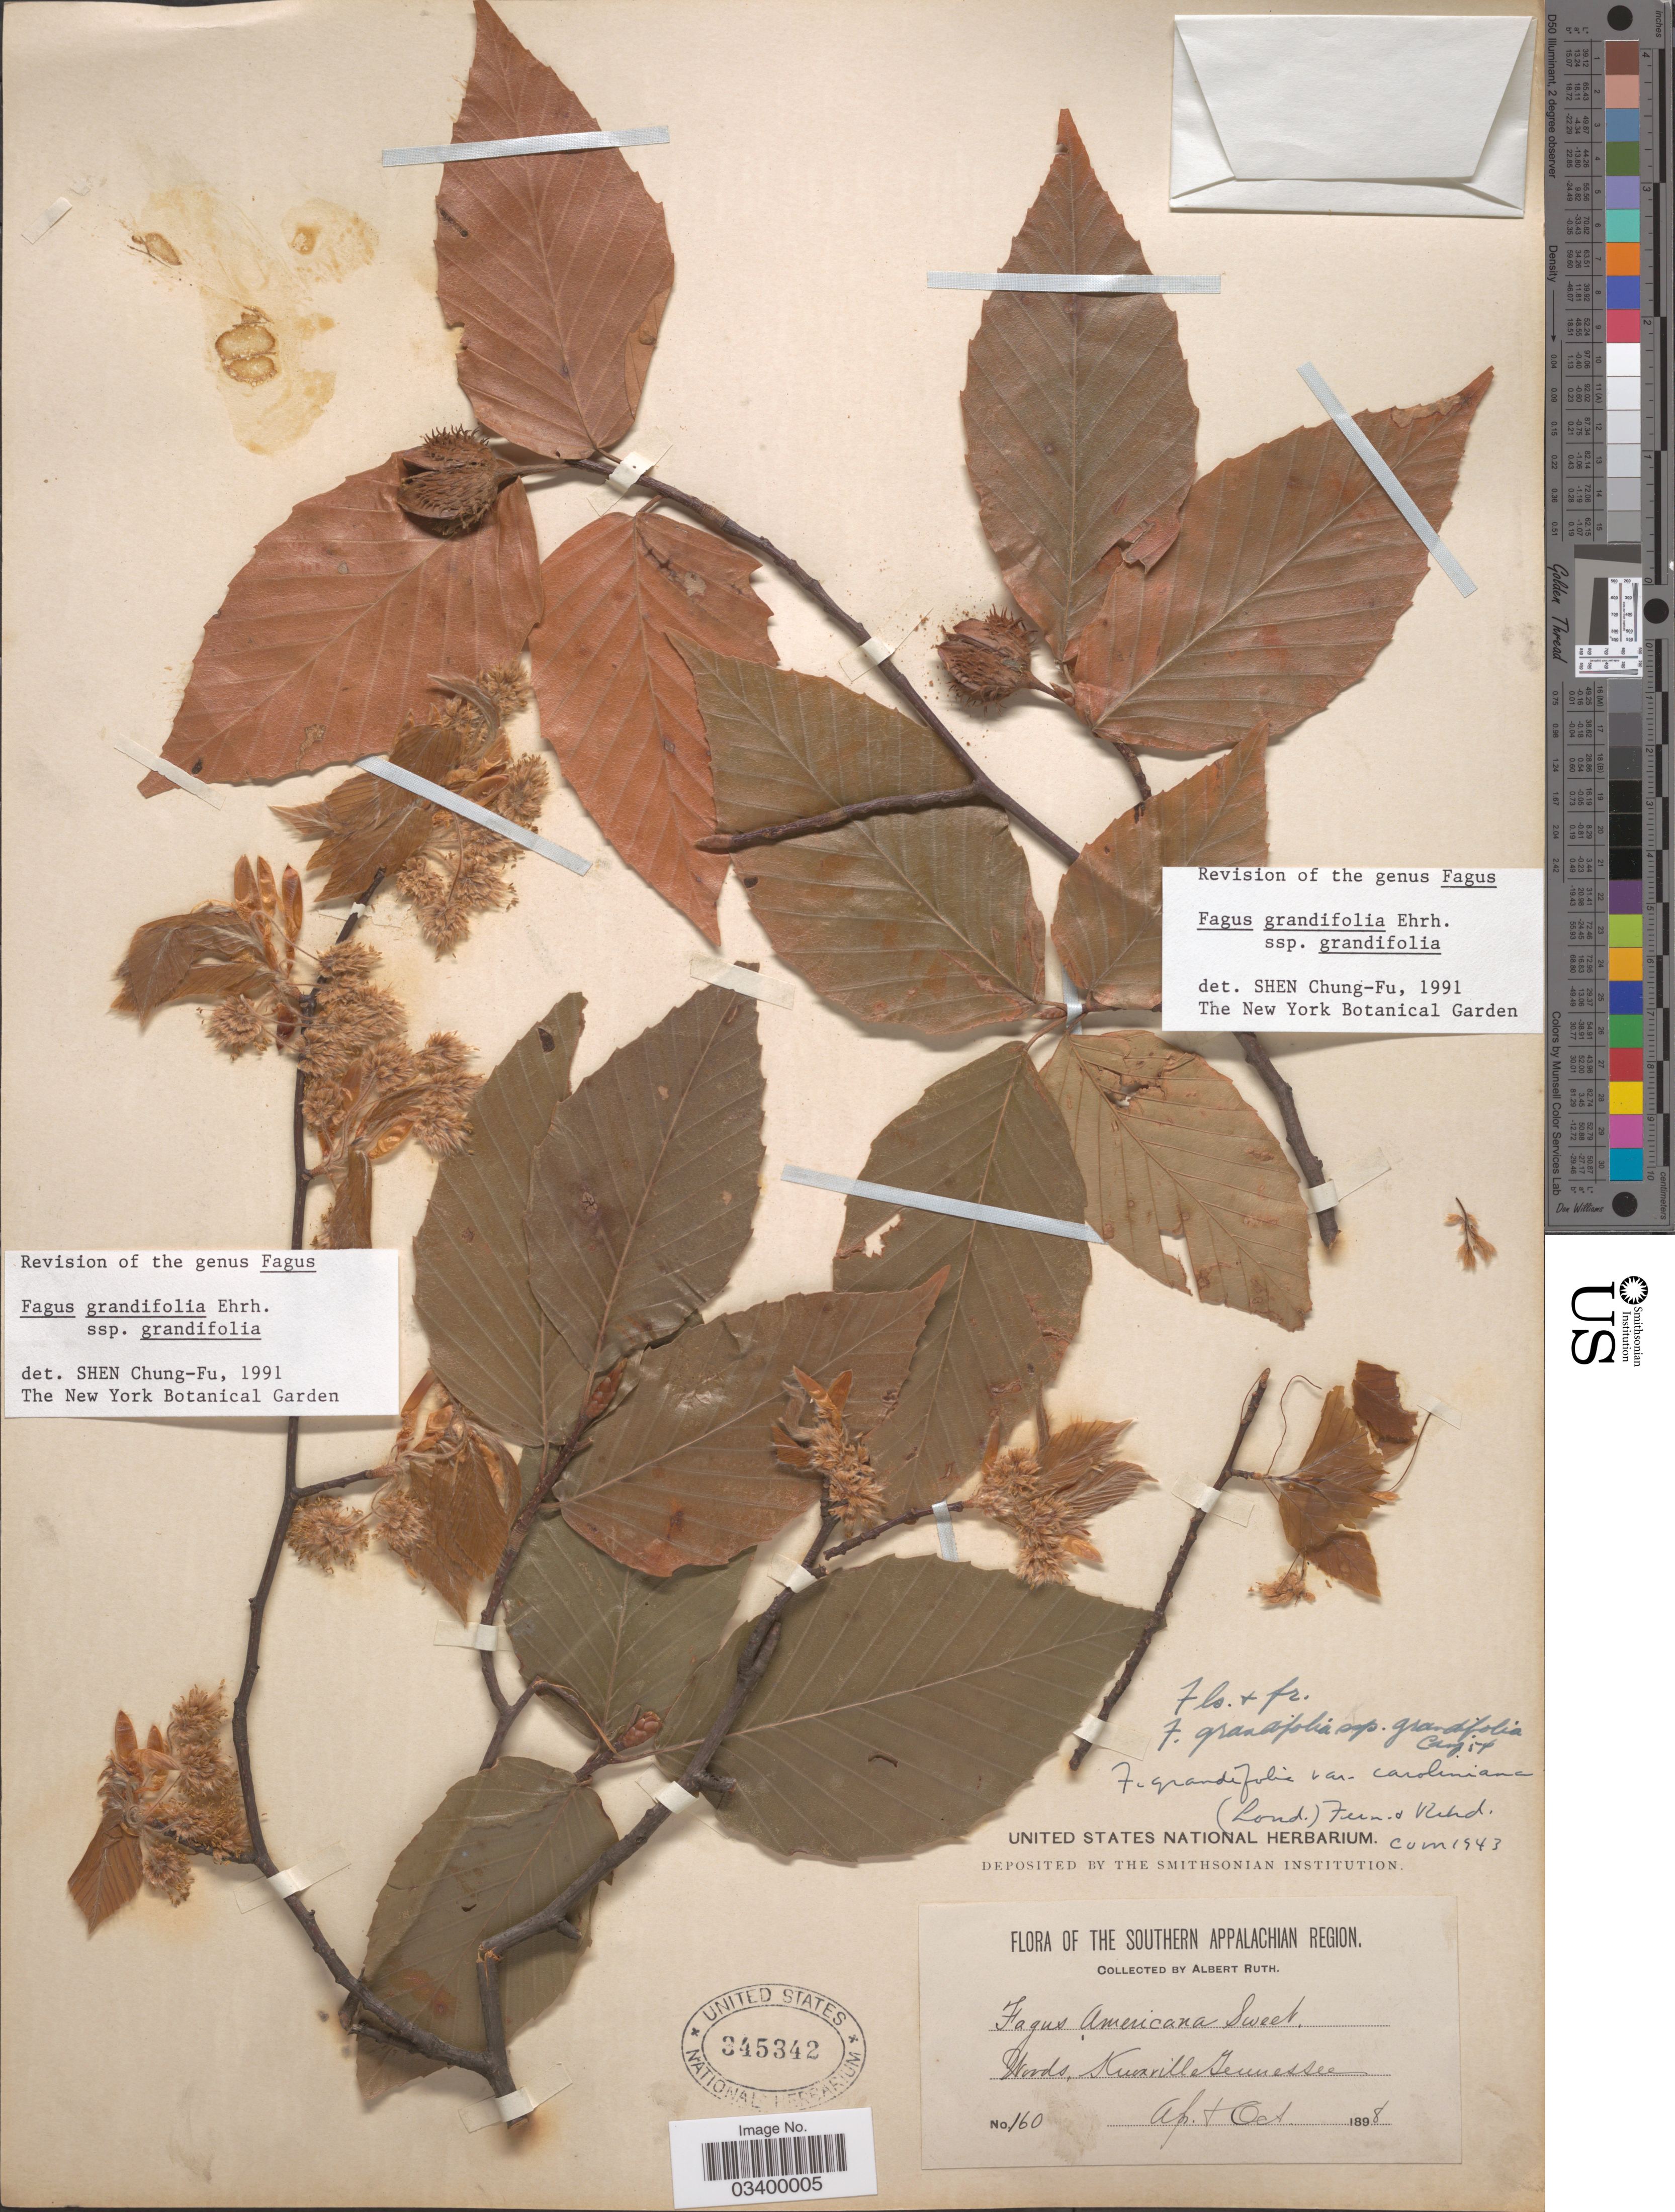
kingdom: Plantae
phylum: Tracheophyta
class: Magnoliopsida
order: Fagales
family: Fagaceae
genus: Fagus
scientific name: Fagus grandifolia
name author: Ehrh.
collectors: A. Ruth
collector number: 160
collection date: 1898-04/1898-10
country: United States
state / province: Tennessee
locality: The Southern Appalachian Region. Knoxville.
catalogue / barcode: US 345342